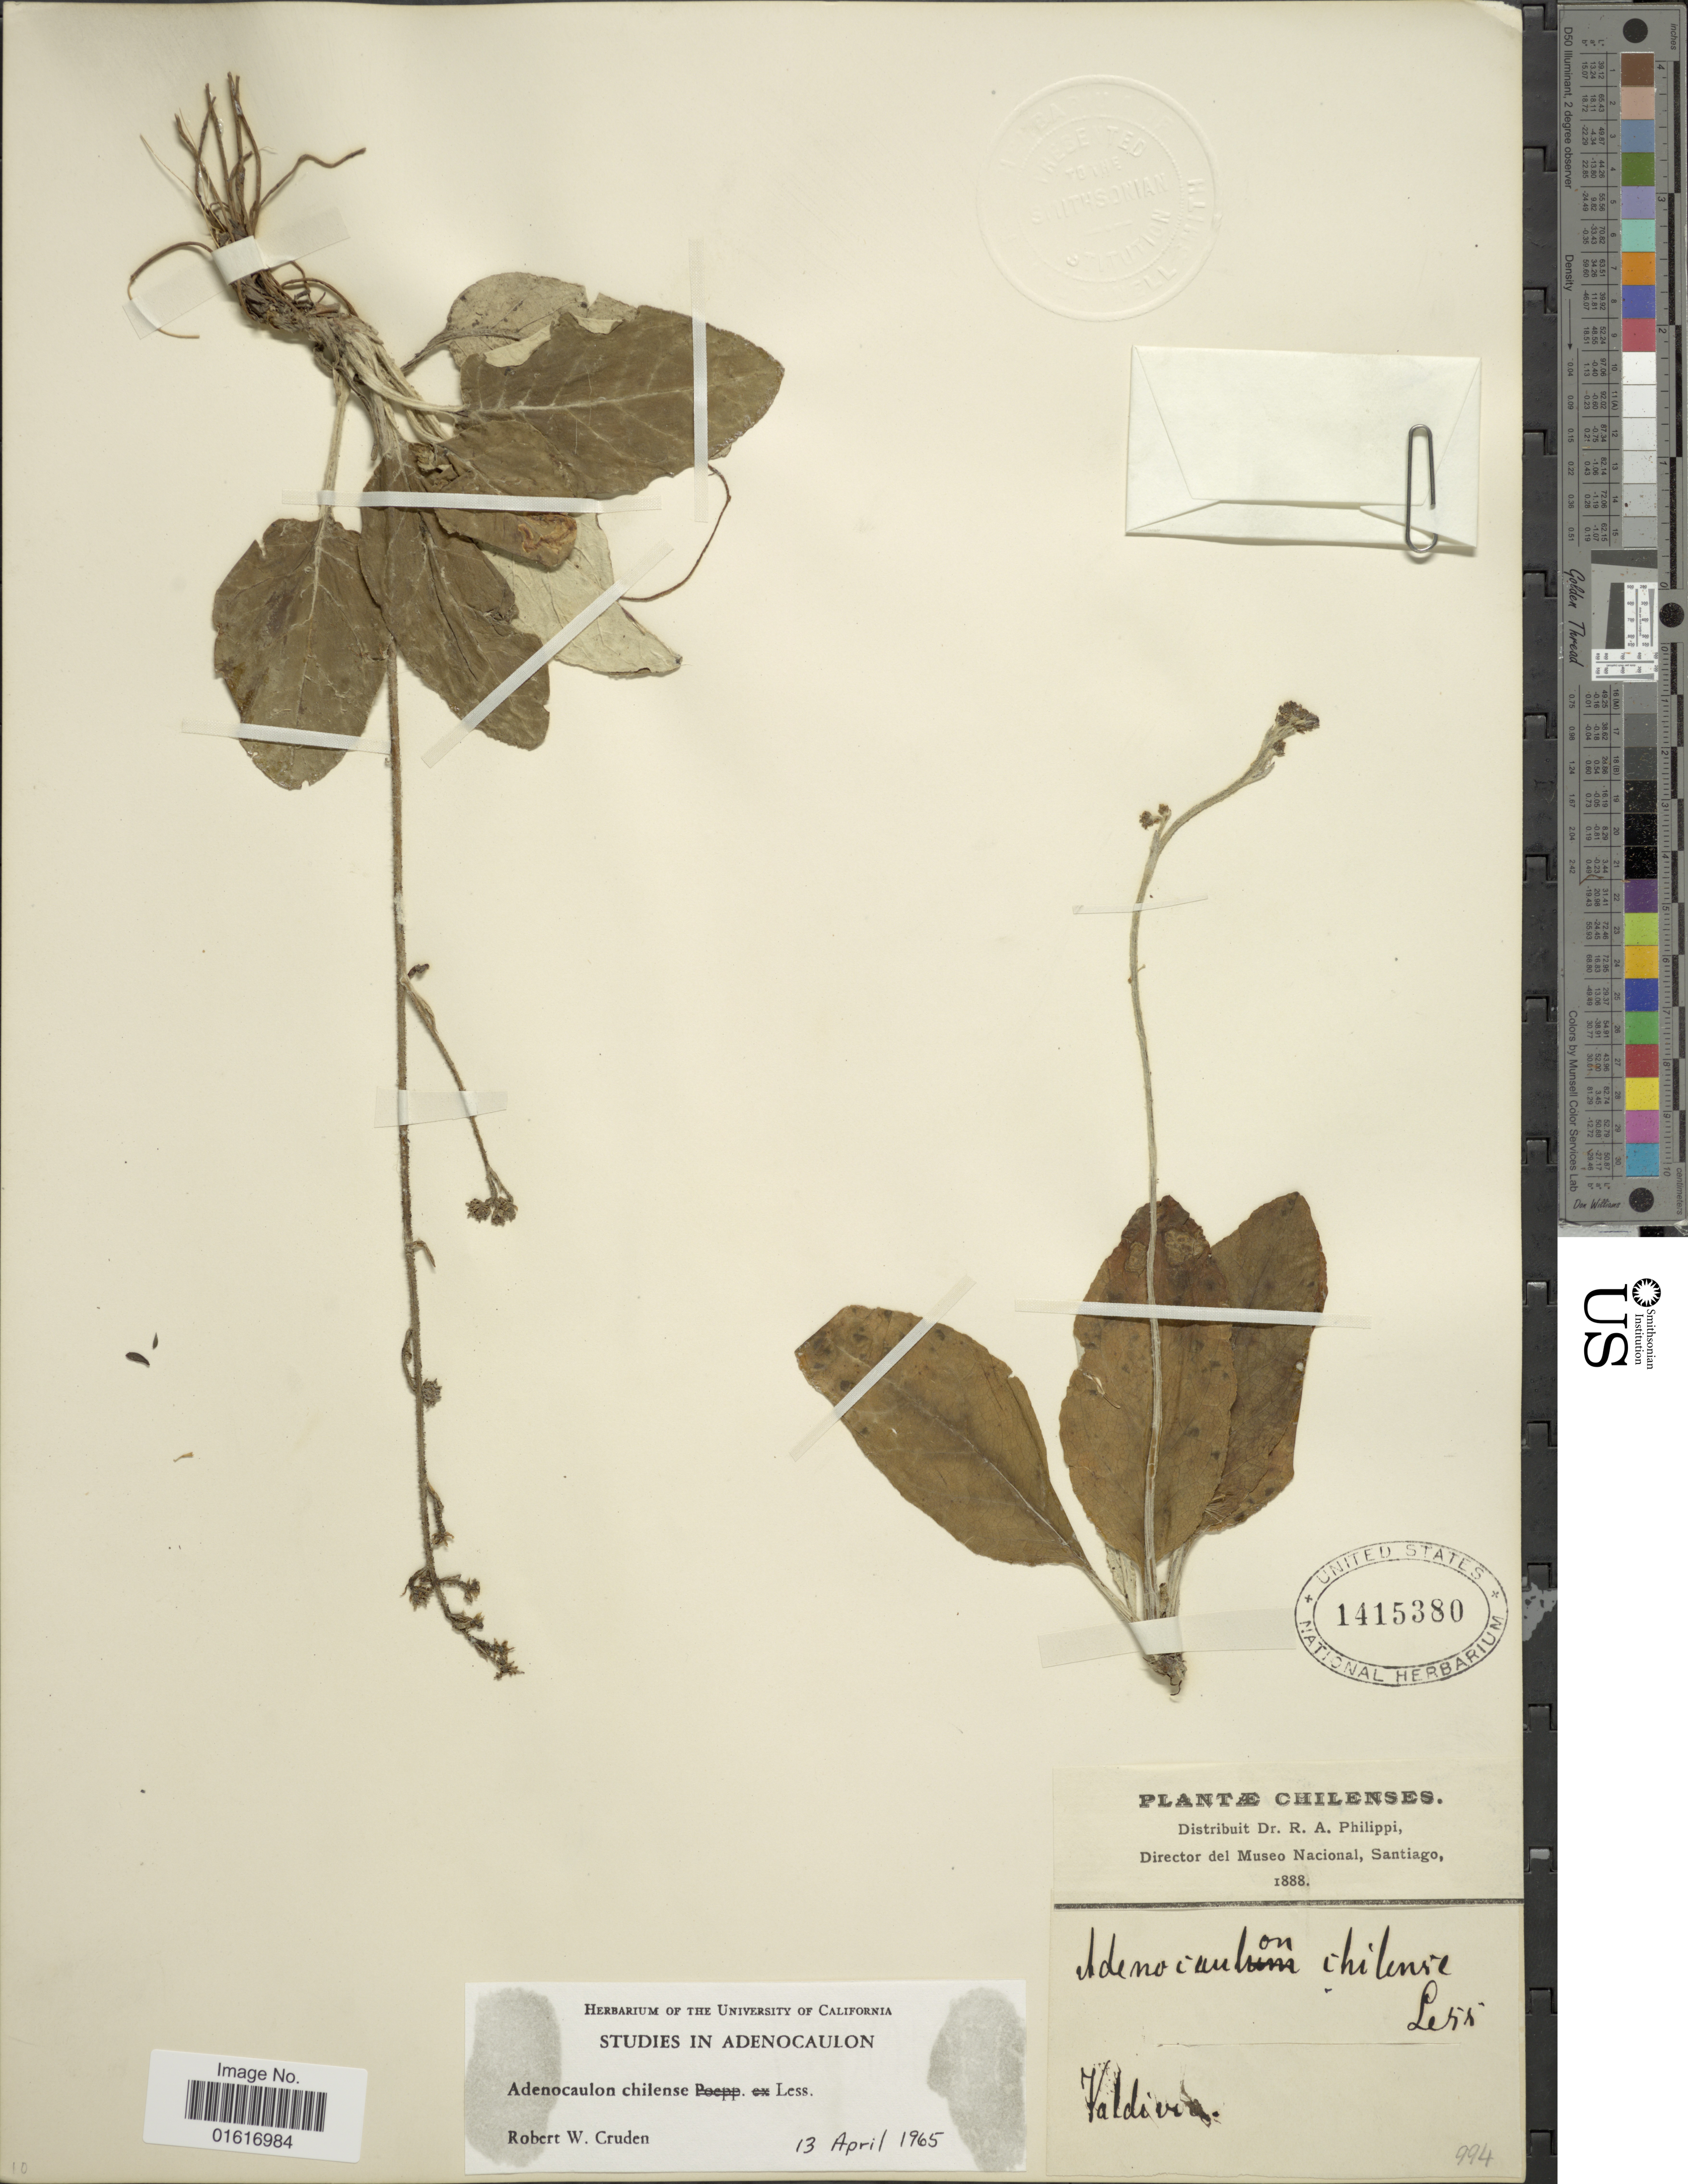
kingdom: Plantae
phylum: Tracheophyta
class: Magnoliopsida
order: Asterales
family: Asteraceae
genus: Adenocaulon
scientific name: Adenocaulon chilense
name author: Less.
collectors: R. A. Philippi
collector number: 994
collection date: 1888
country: Chile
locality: Valdivia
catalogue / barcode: US 1415380